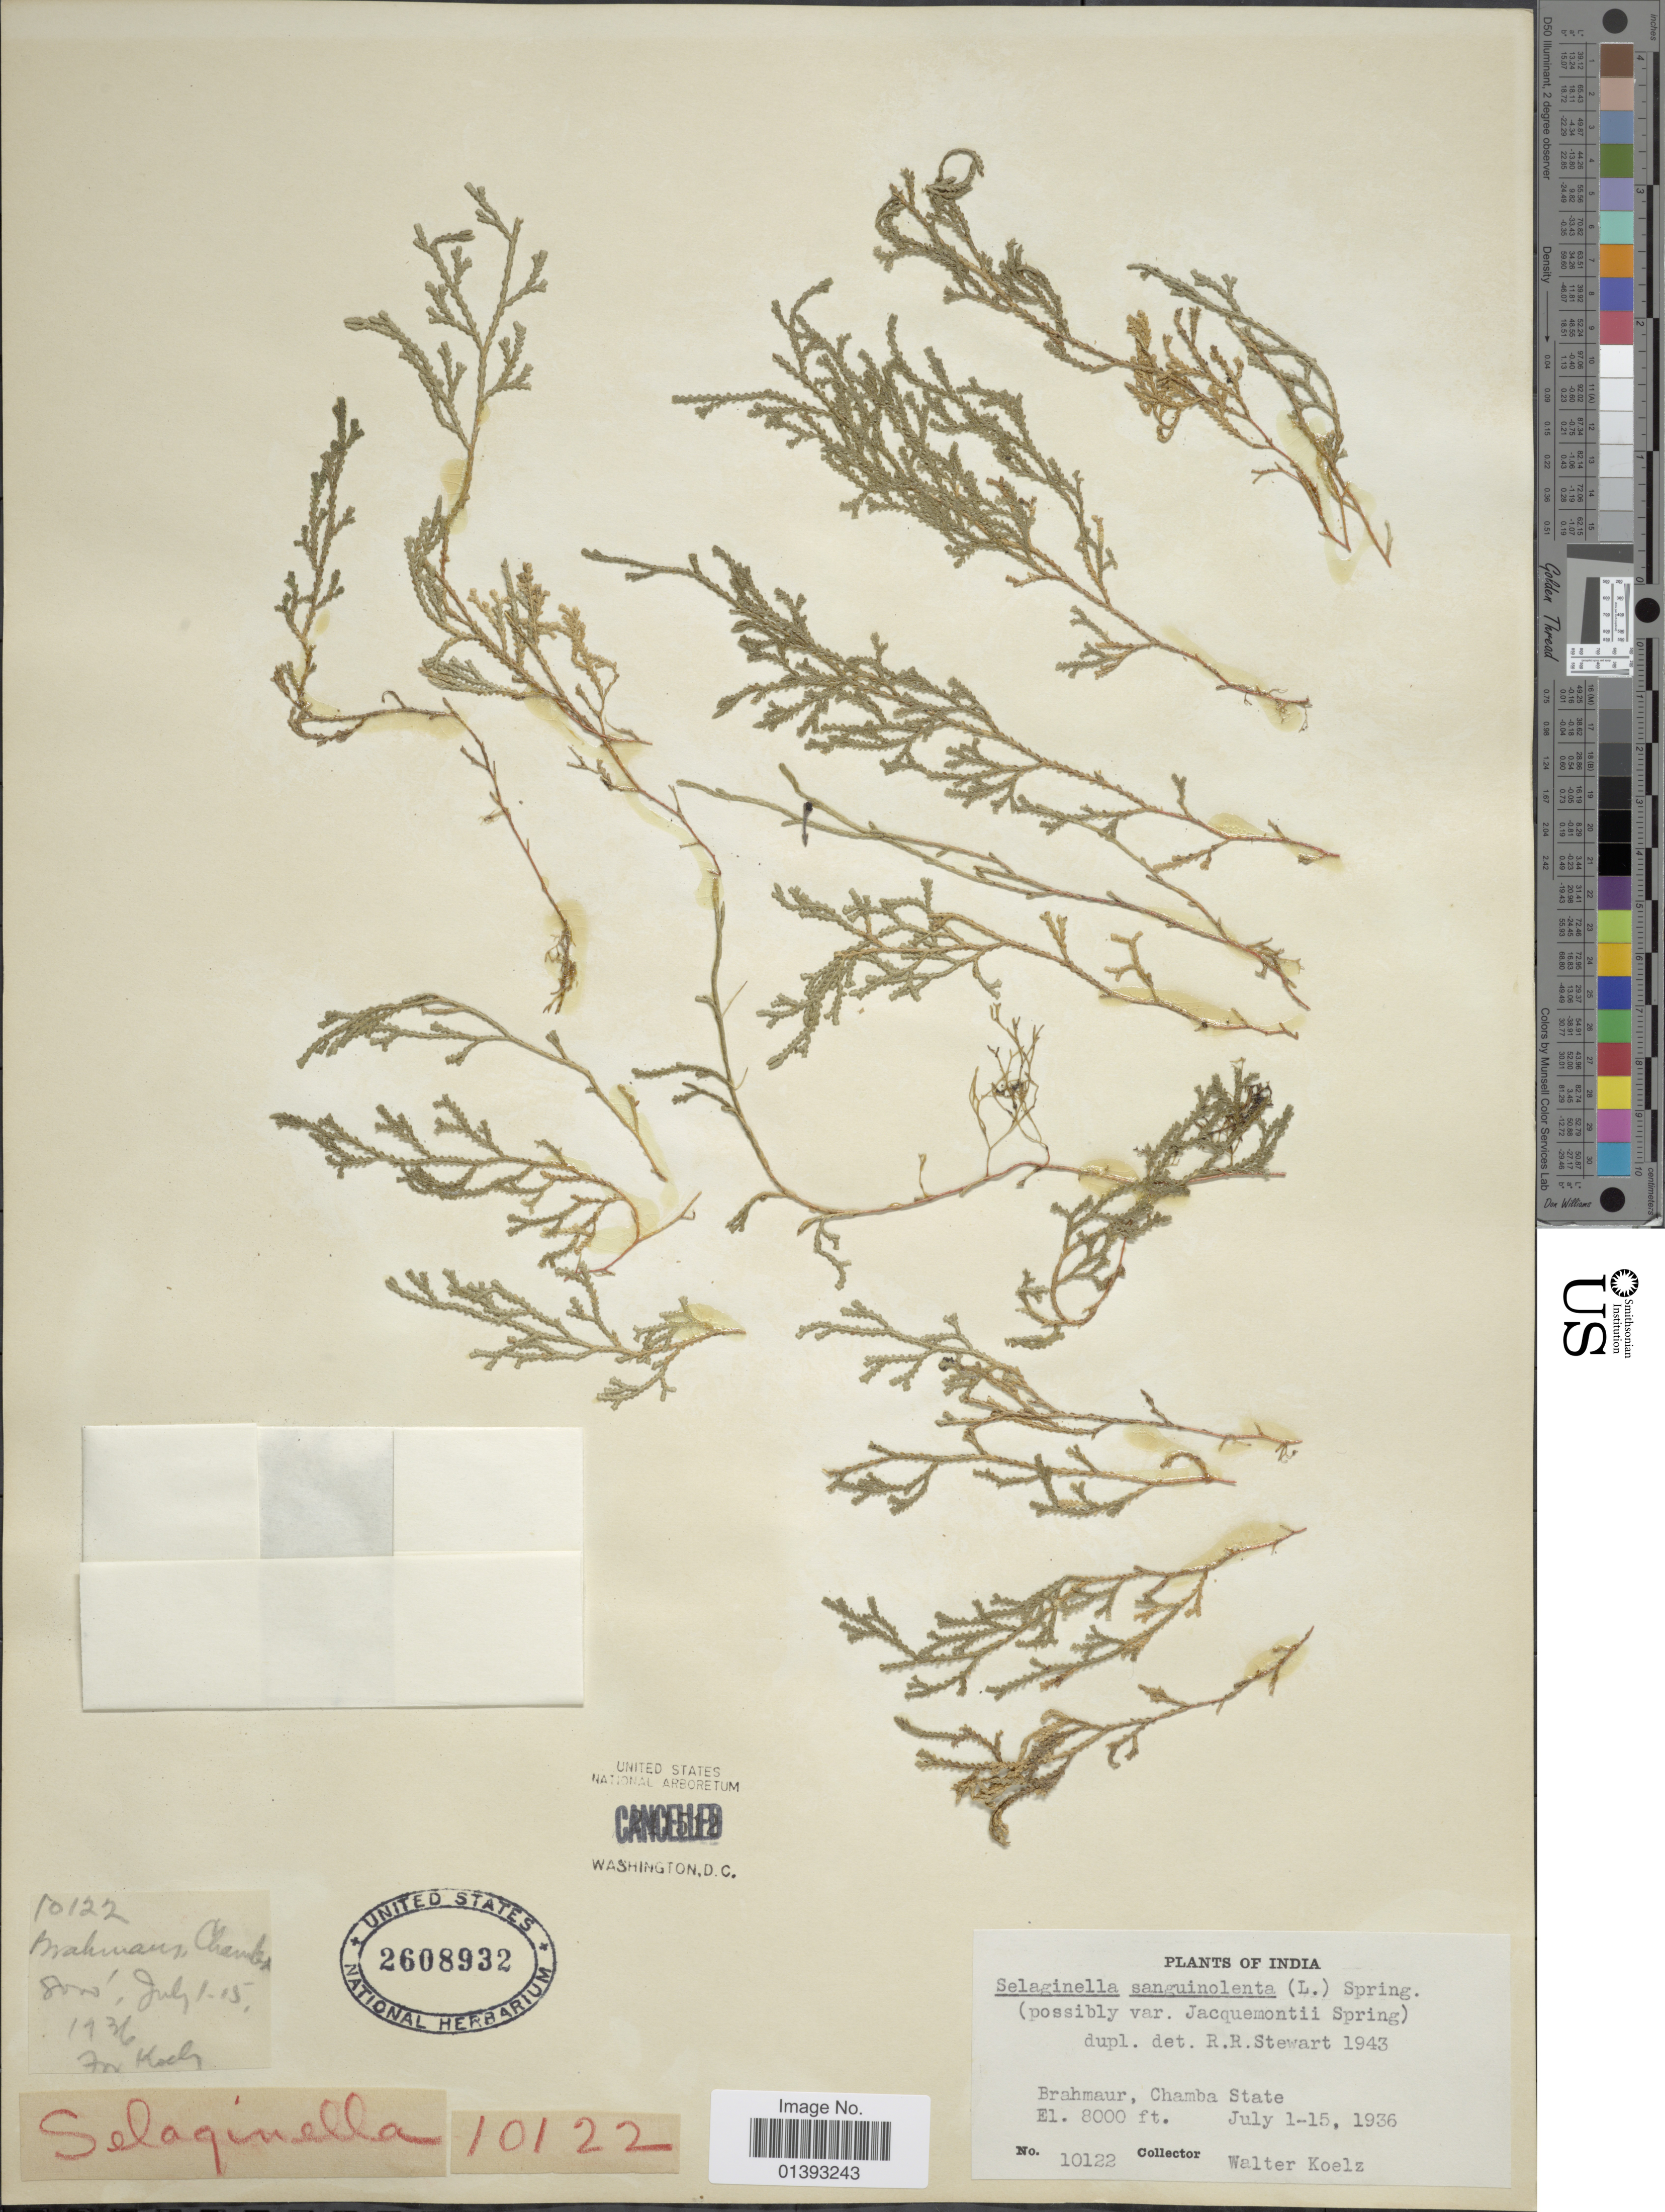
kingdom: Plantae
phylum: Tracheophyta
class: Lycopodiopsida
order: Selaginellales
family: Selaginellaceae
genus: Selaginella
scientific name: Selaginella sanguinolenta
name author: (L.) Spring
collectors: W. N. Koelz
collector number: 10122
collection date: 1936-07-01/1936-07-15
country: India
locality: Brahmaur, Chamba State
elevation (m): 2438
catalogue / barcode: US 2608932